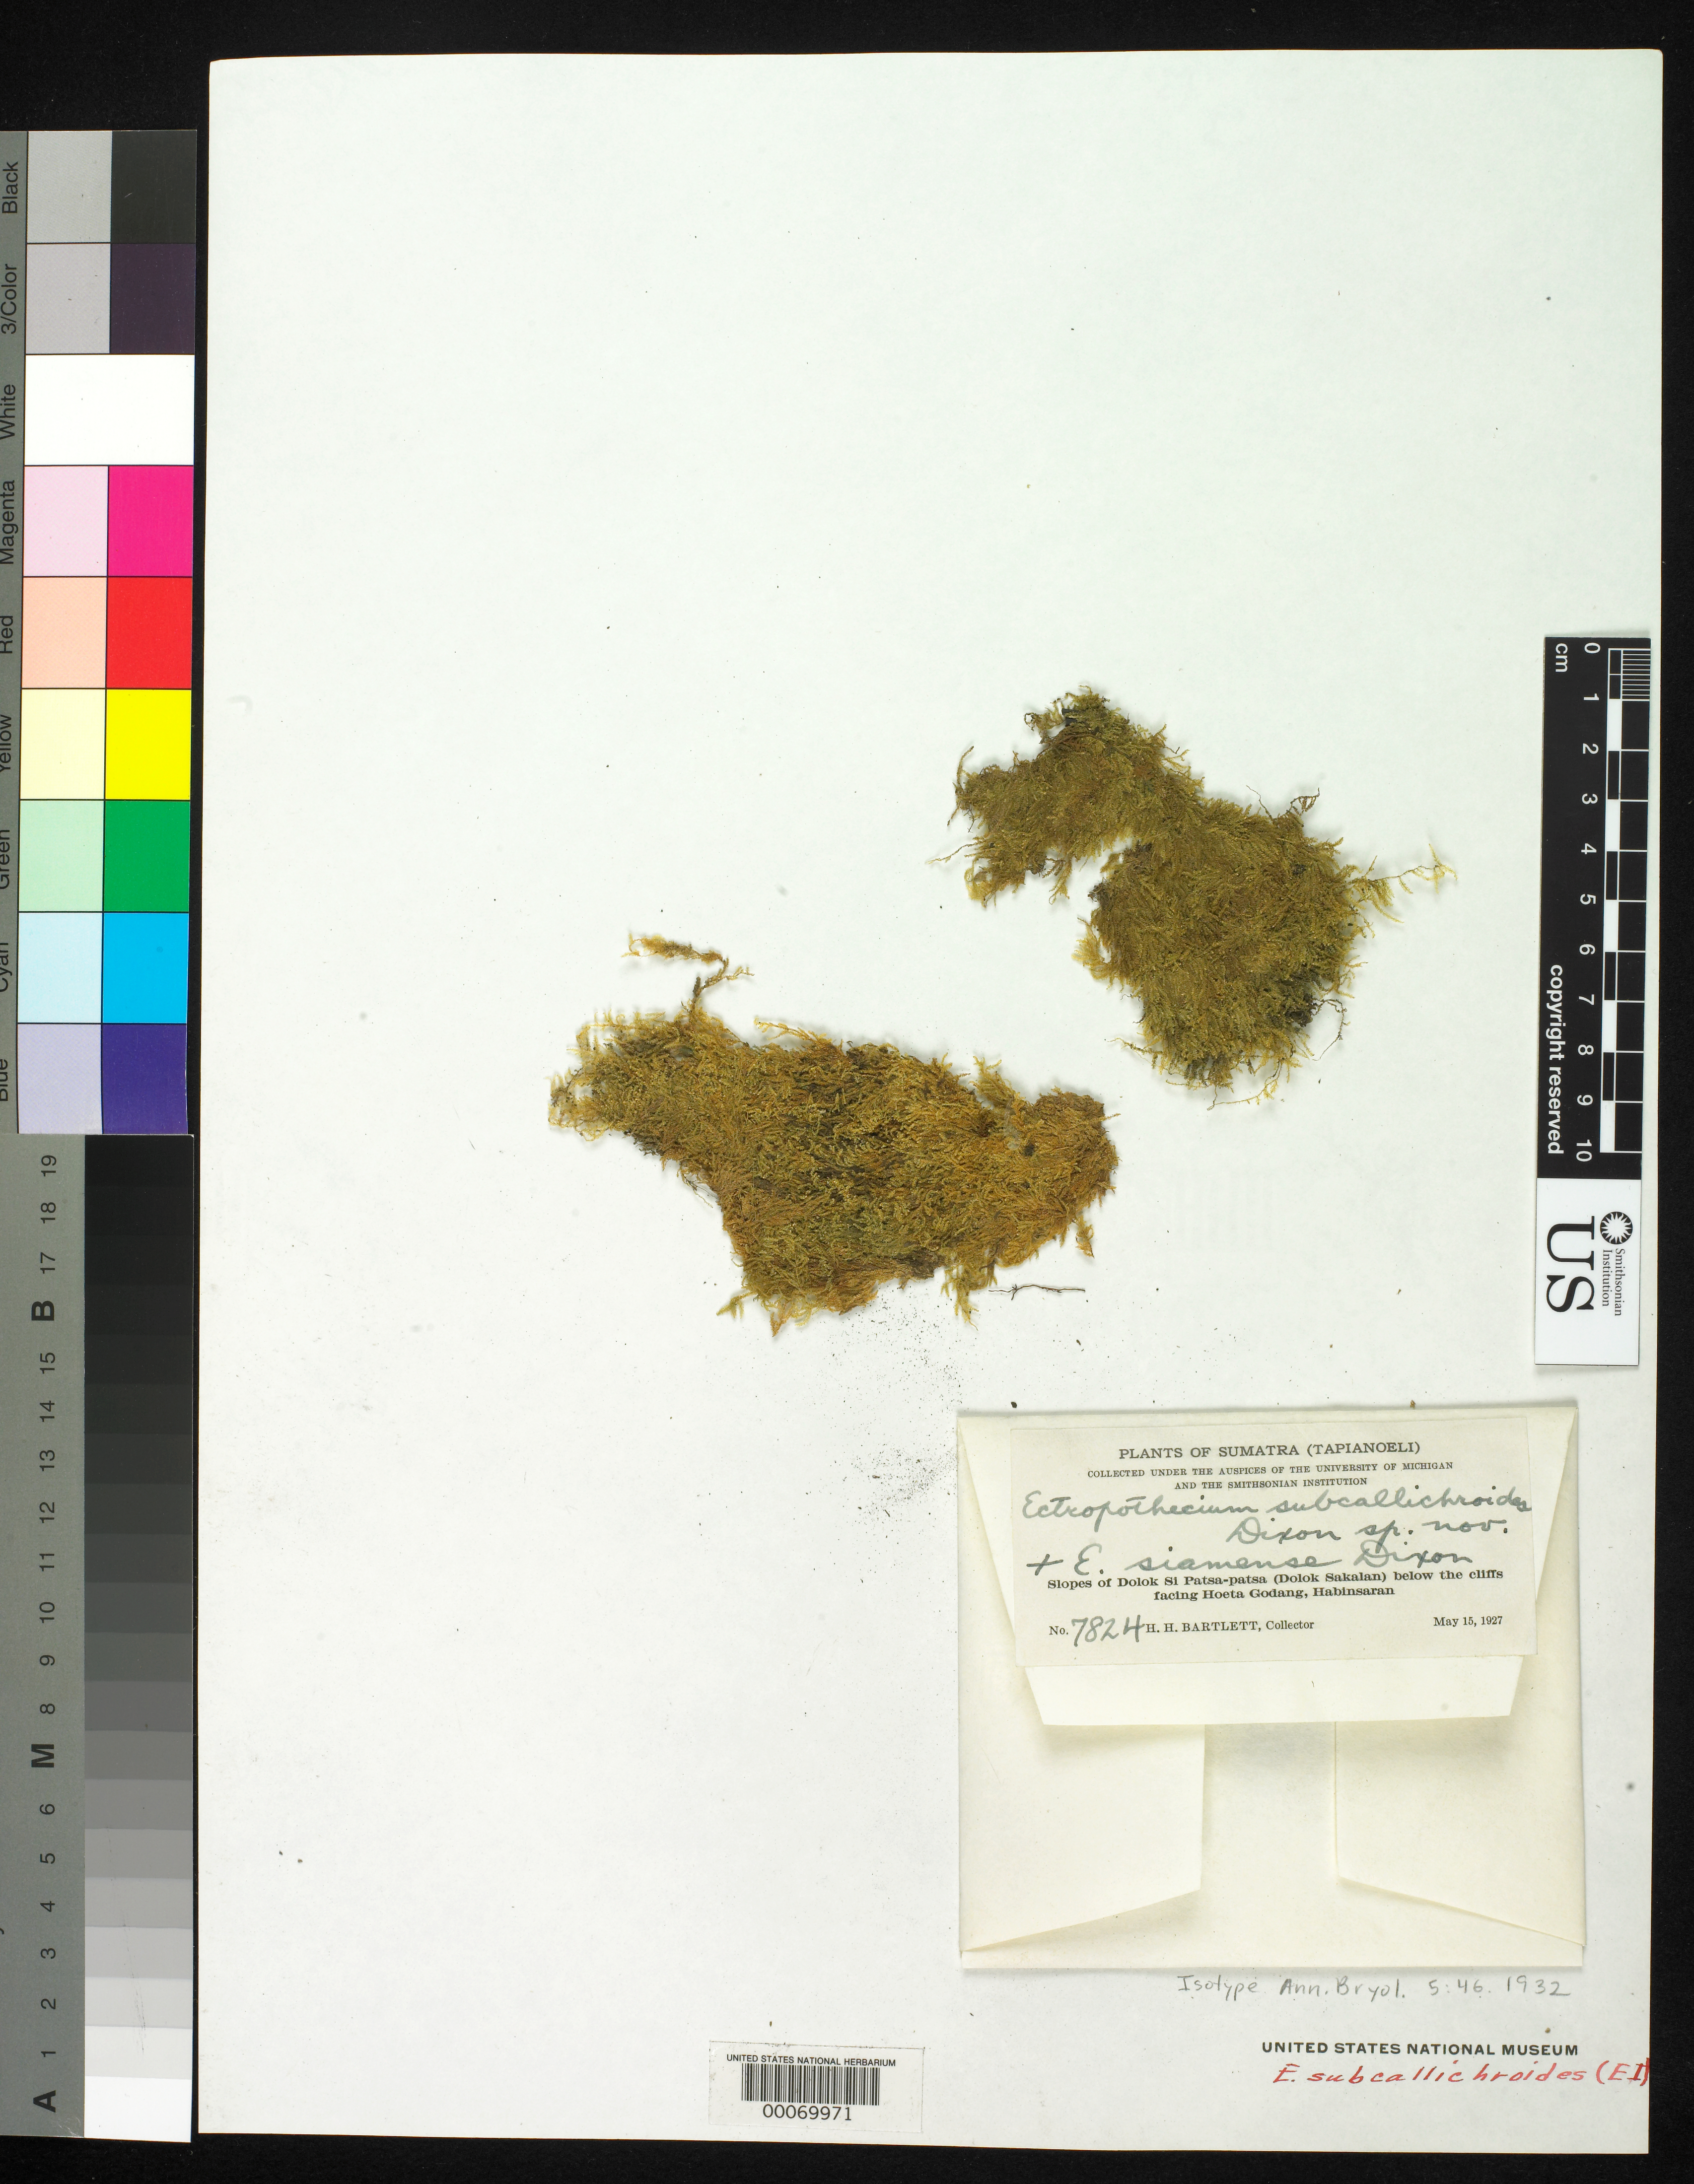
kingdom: Plantae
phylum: Bryophyta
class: Bryopsida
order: Hypnales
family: Hypnaceae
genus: Ectropothecium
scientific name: Ectropothecium subcallichroides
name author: Dixon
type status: Isotype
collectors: H. H. Bartlett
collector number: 7824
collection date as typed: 15 May 1927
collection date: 1927-05-15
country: Indonesia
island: Sumatra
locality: Habinsaran, slopes of Dolok Si Patsa-Patsa below cliffs facing Hoeta Godang.